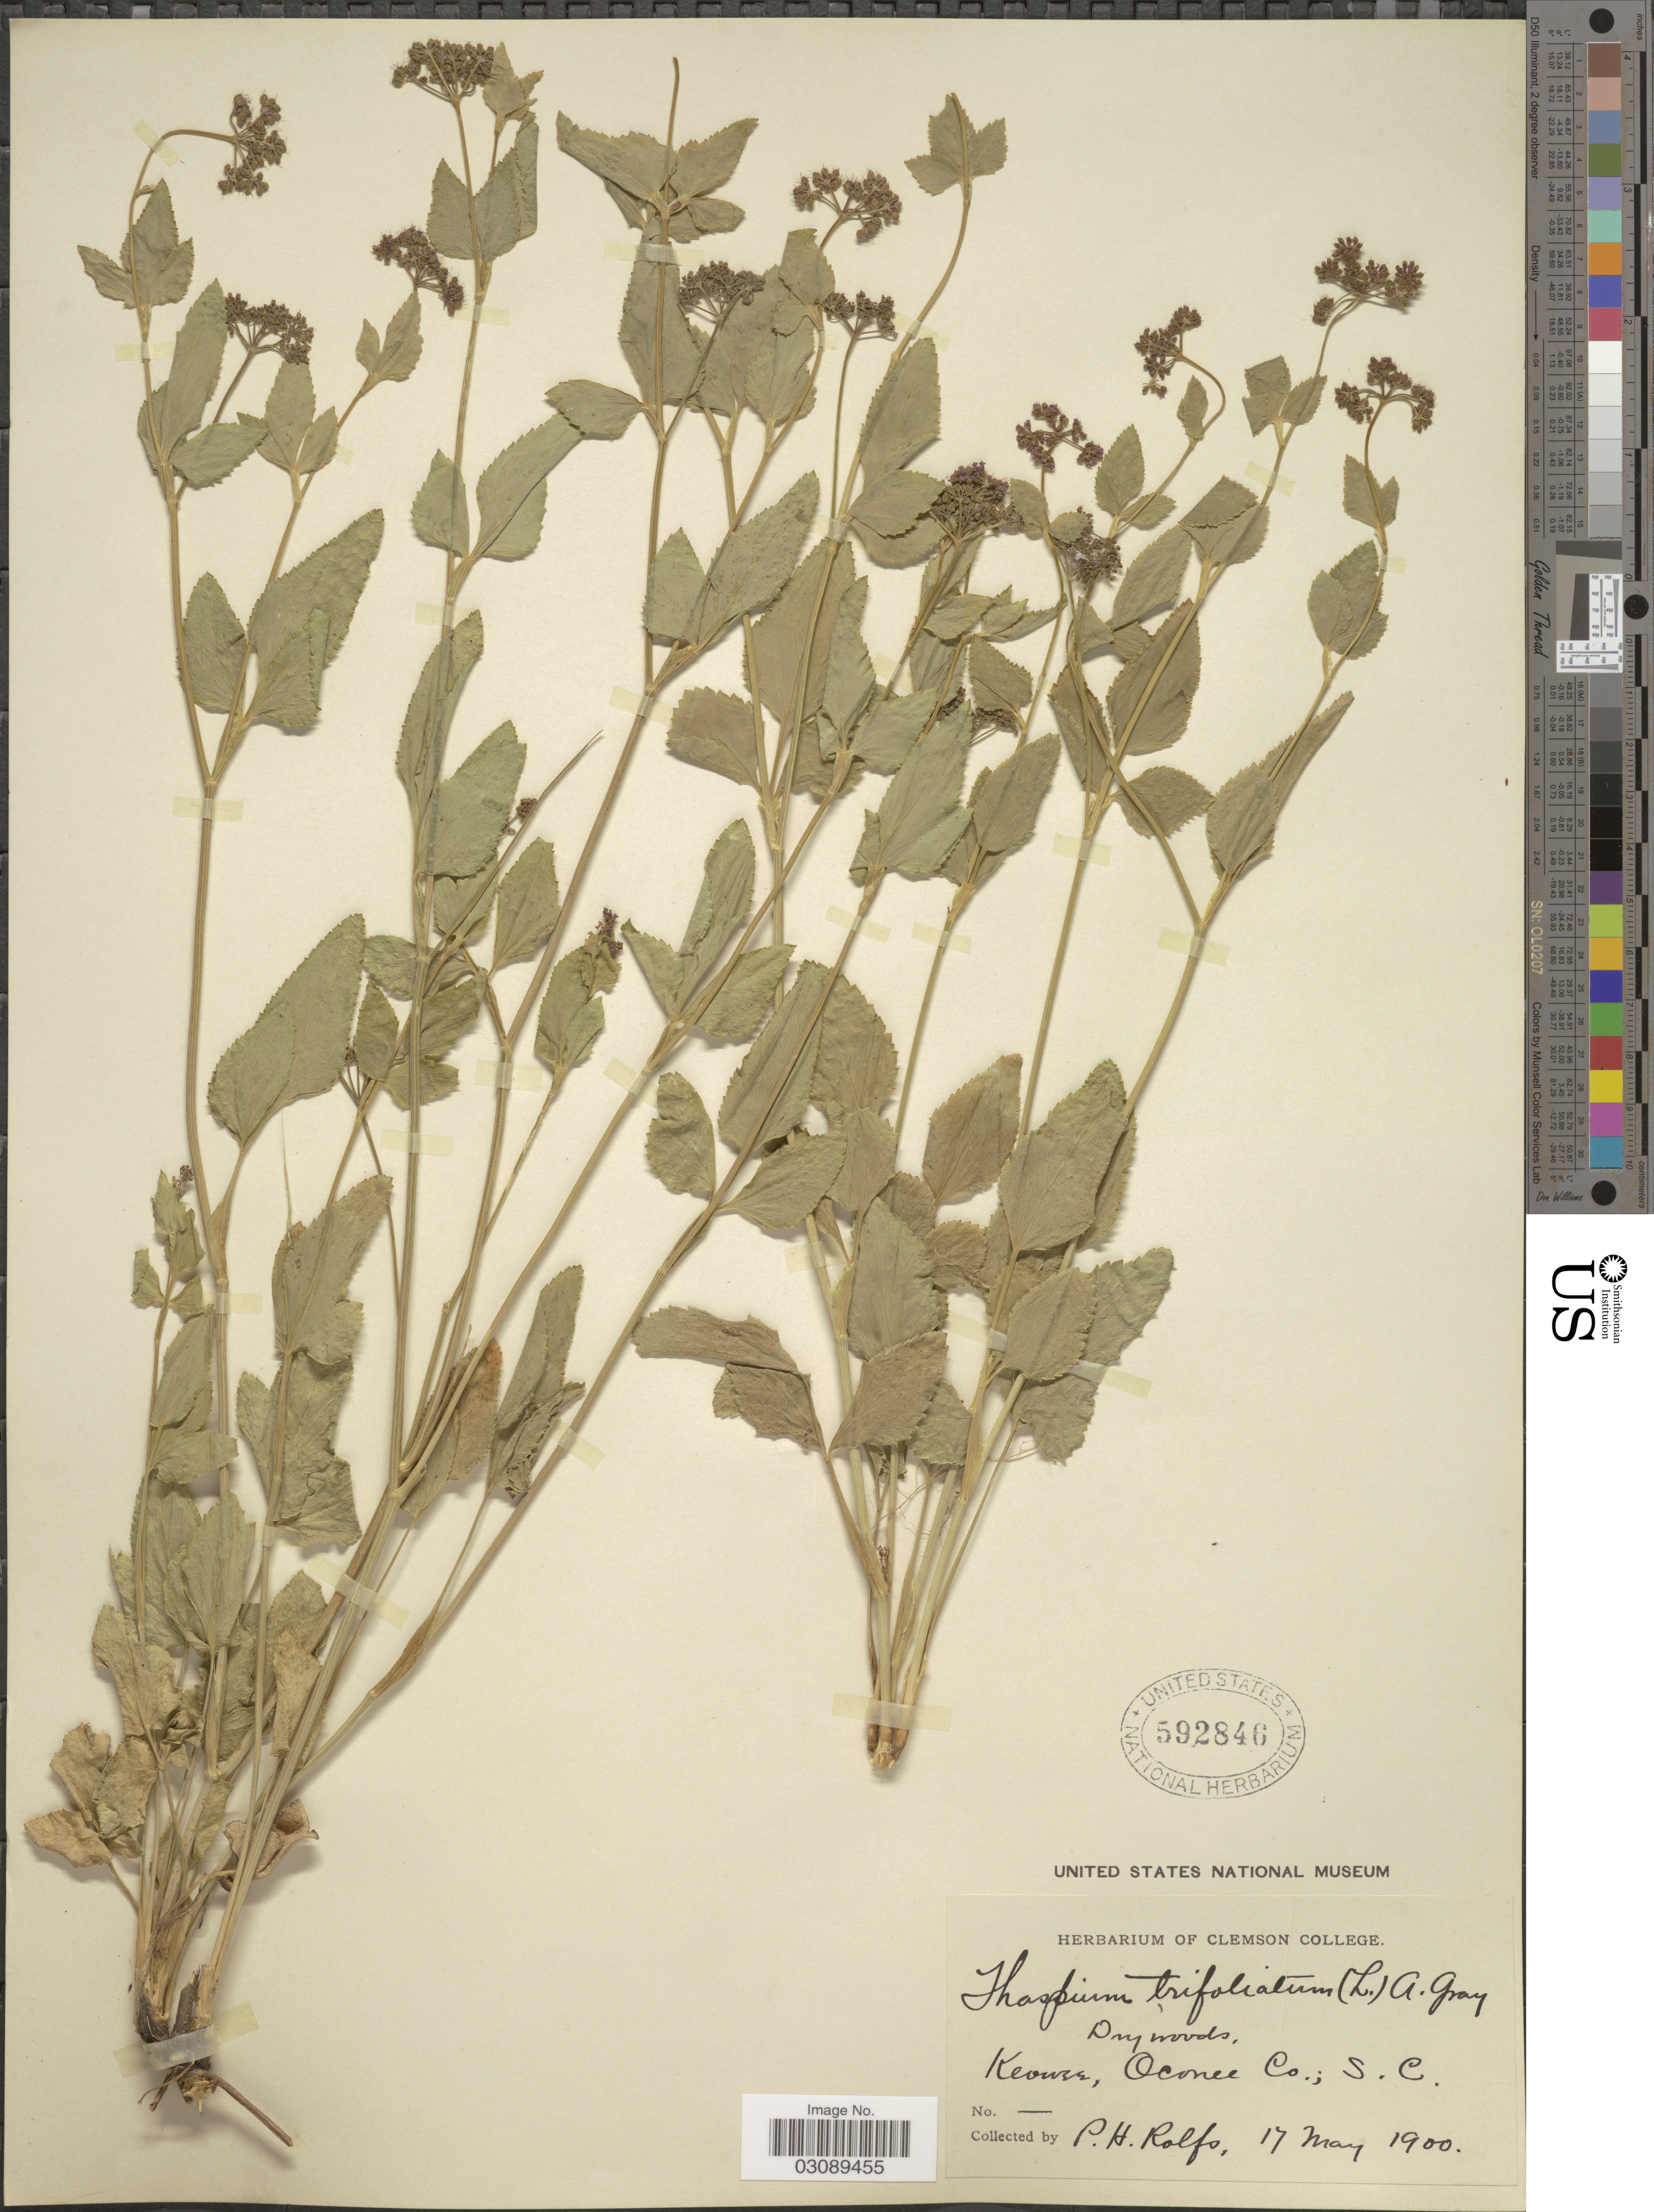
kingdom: Plantae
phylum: Tracheophyta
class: Magnoliopsida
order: Apiales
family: Apiaceae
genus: Thaspium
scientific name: Thaspium aureum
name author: (L.) Nutt.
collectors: P. H. Rolfs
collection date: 1900-05-17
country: United States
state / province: South Carolina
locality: Keowee, Oconee Co.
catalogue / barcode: US 592846